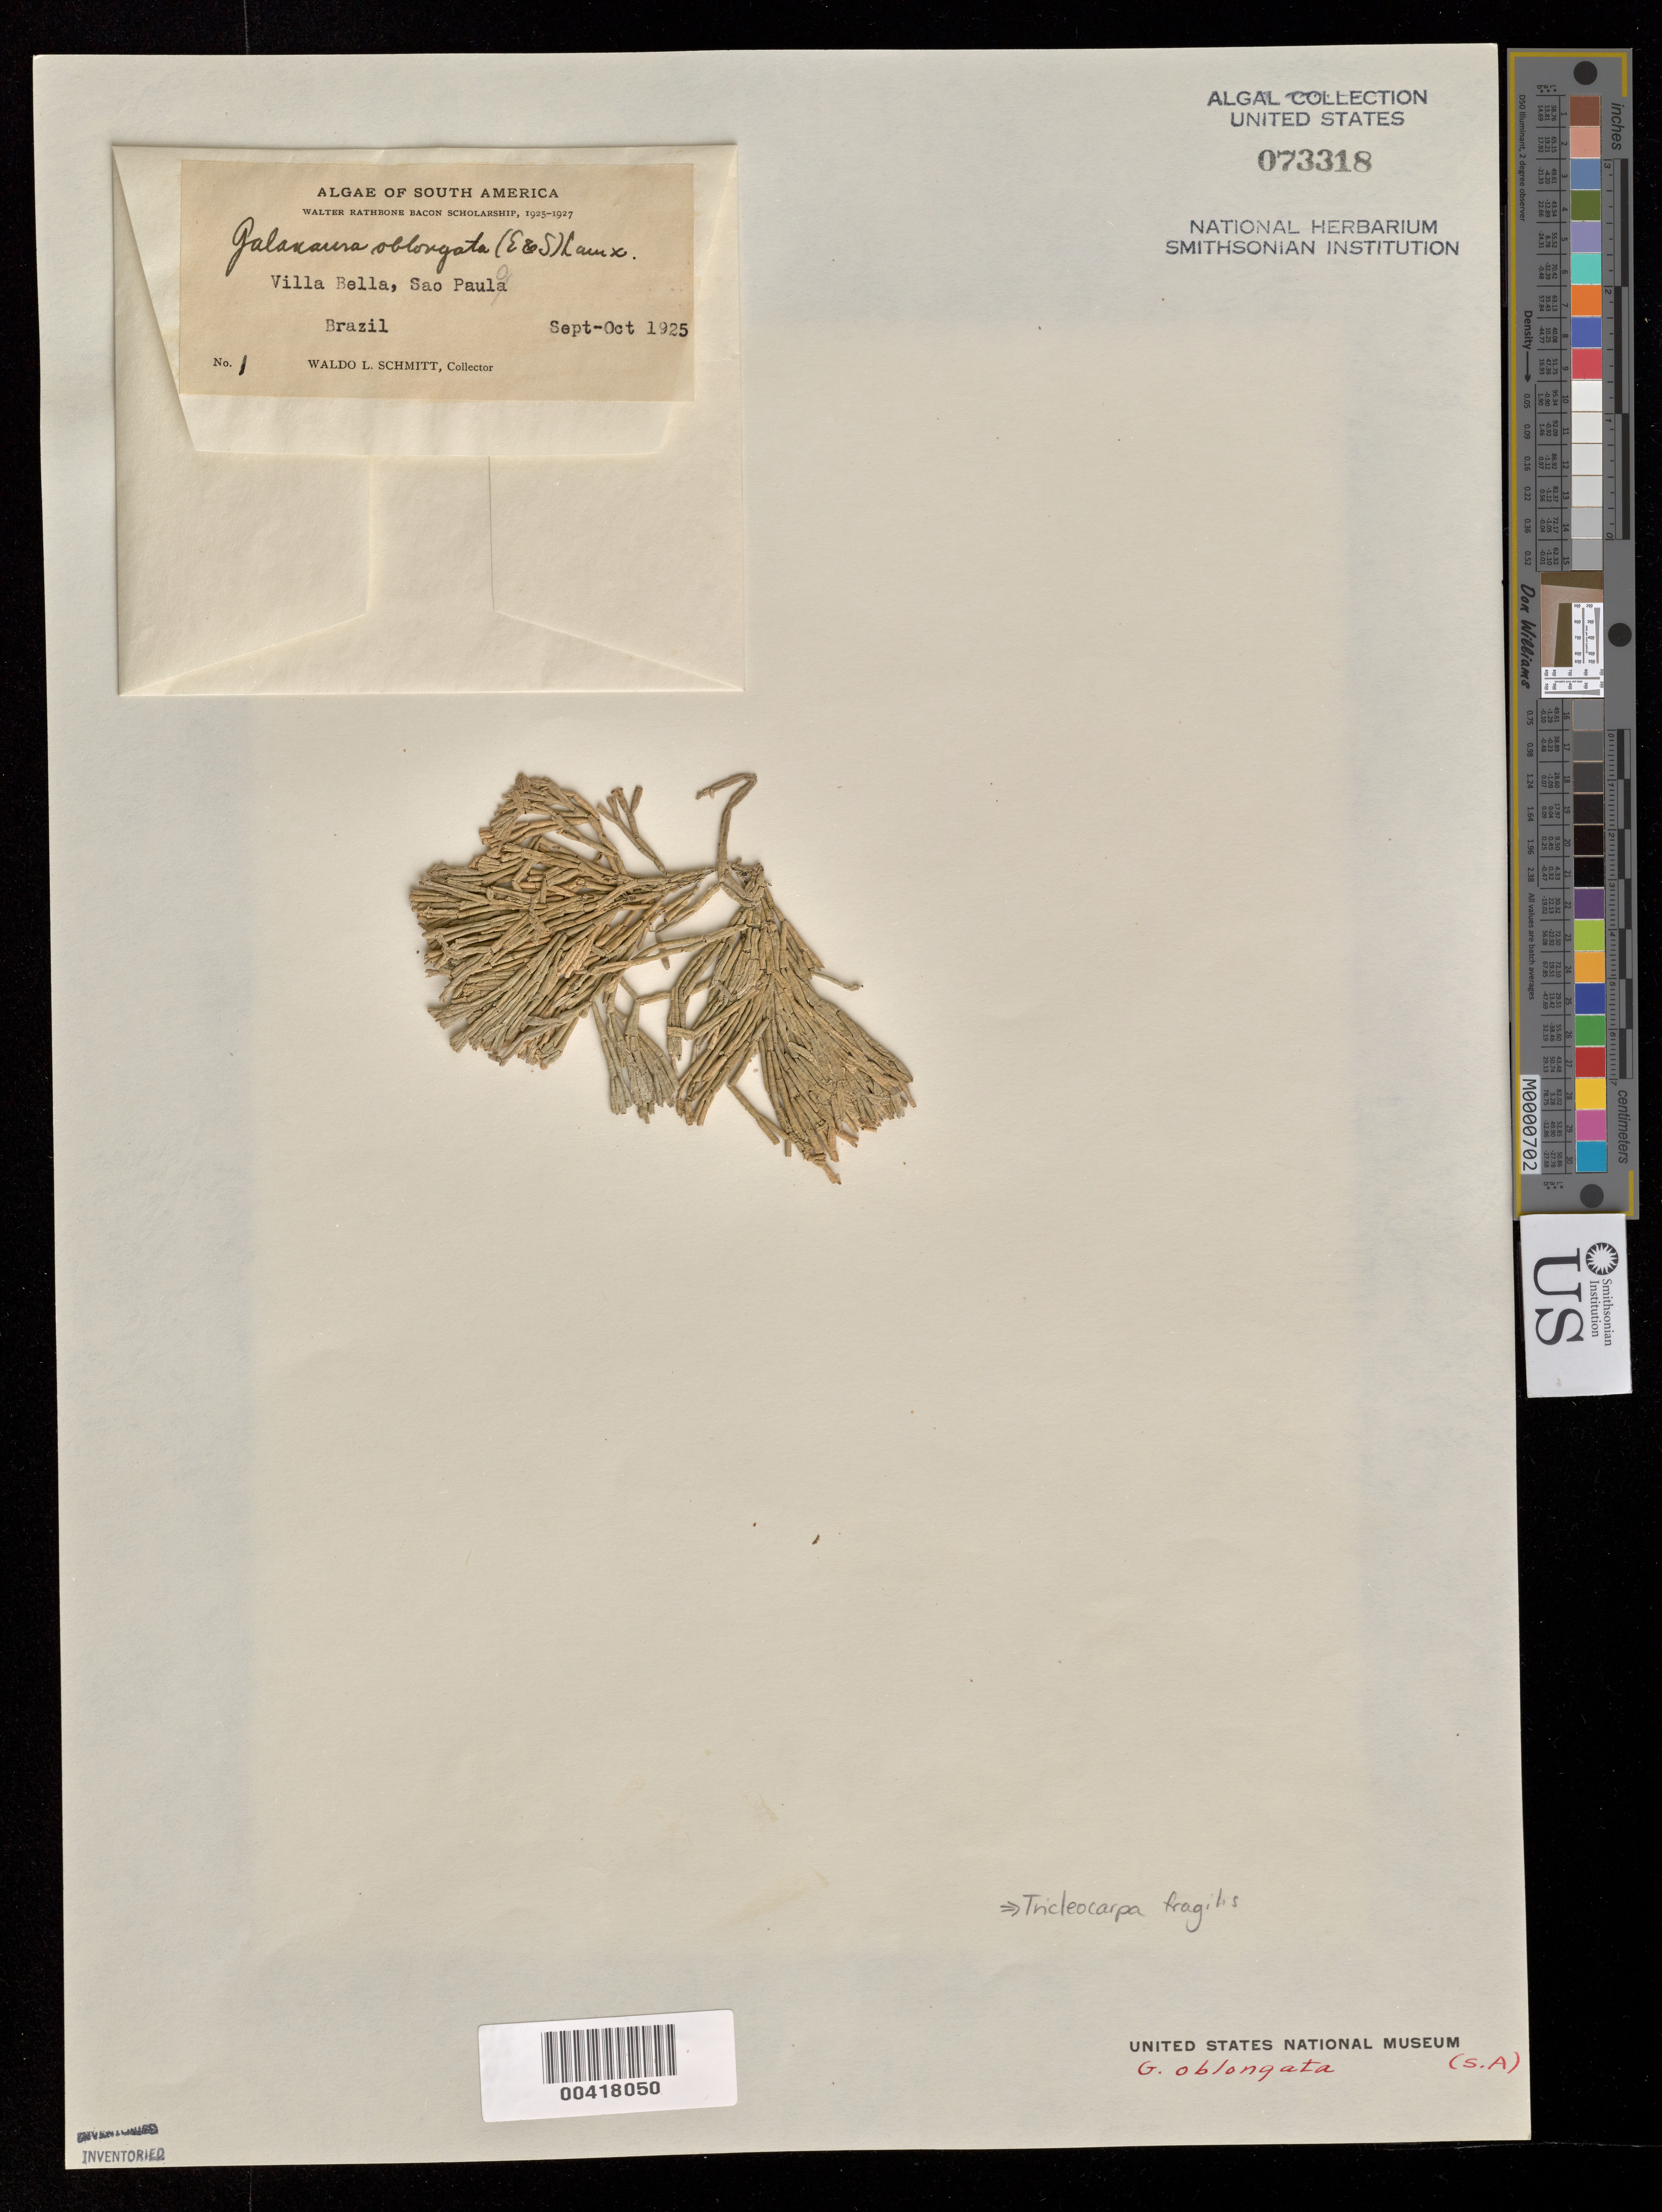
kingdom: Plantae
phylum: Rhodophyta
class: Florideophyceae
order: Nemaliales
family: Galaxauraceae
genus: Tricleocarpa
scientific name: Tricleocarpa fragilis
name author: (L.) Huisman & R.A. Towns.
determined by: Algae name updating Project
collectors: W. L. Schmitt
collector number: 1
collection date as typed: Sep 1925 to -- Oct 1925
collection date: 1925-09/1925-10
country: Brazil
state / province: São Paulo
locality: Villa Bella, Sao Paulo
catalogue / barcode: US 73318